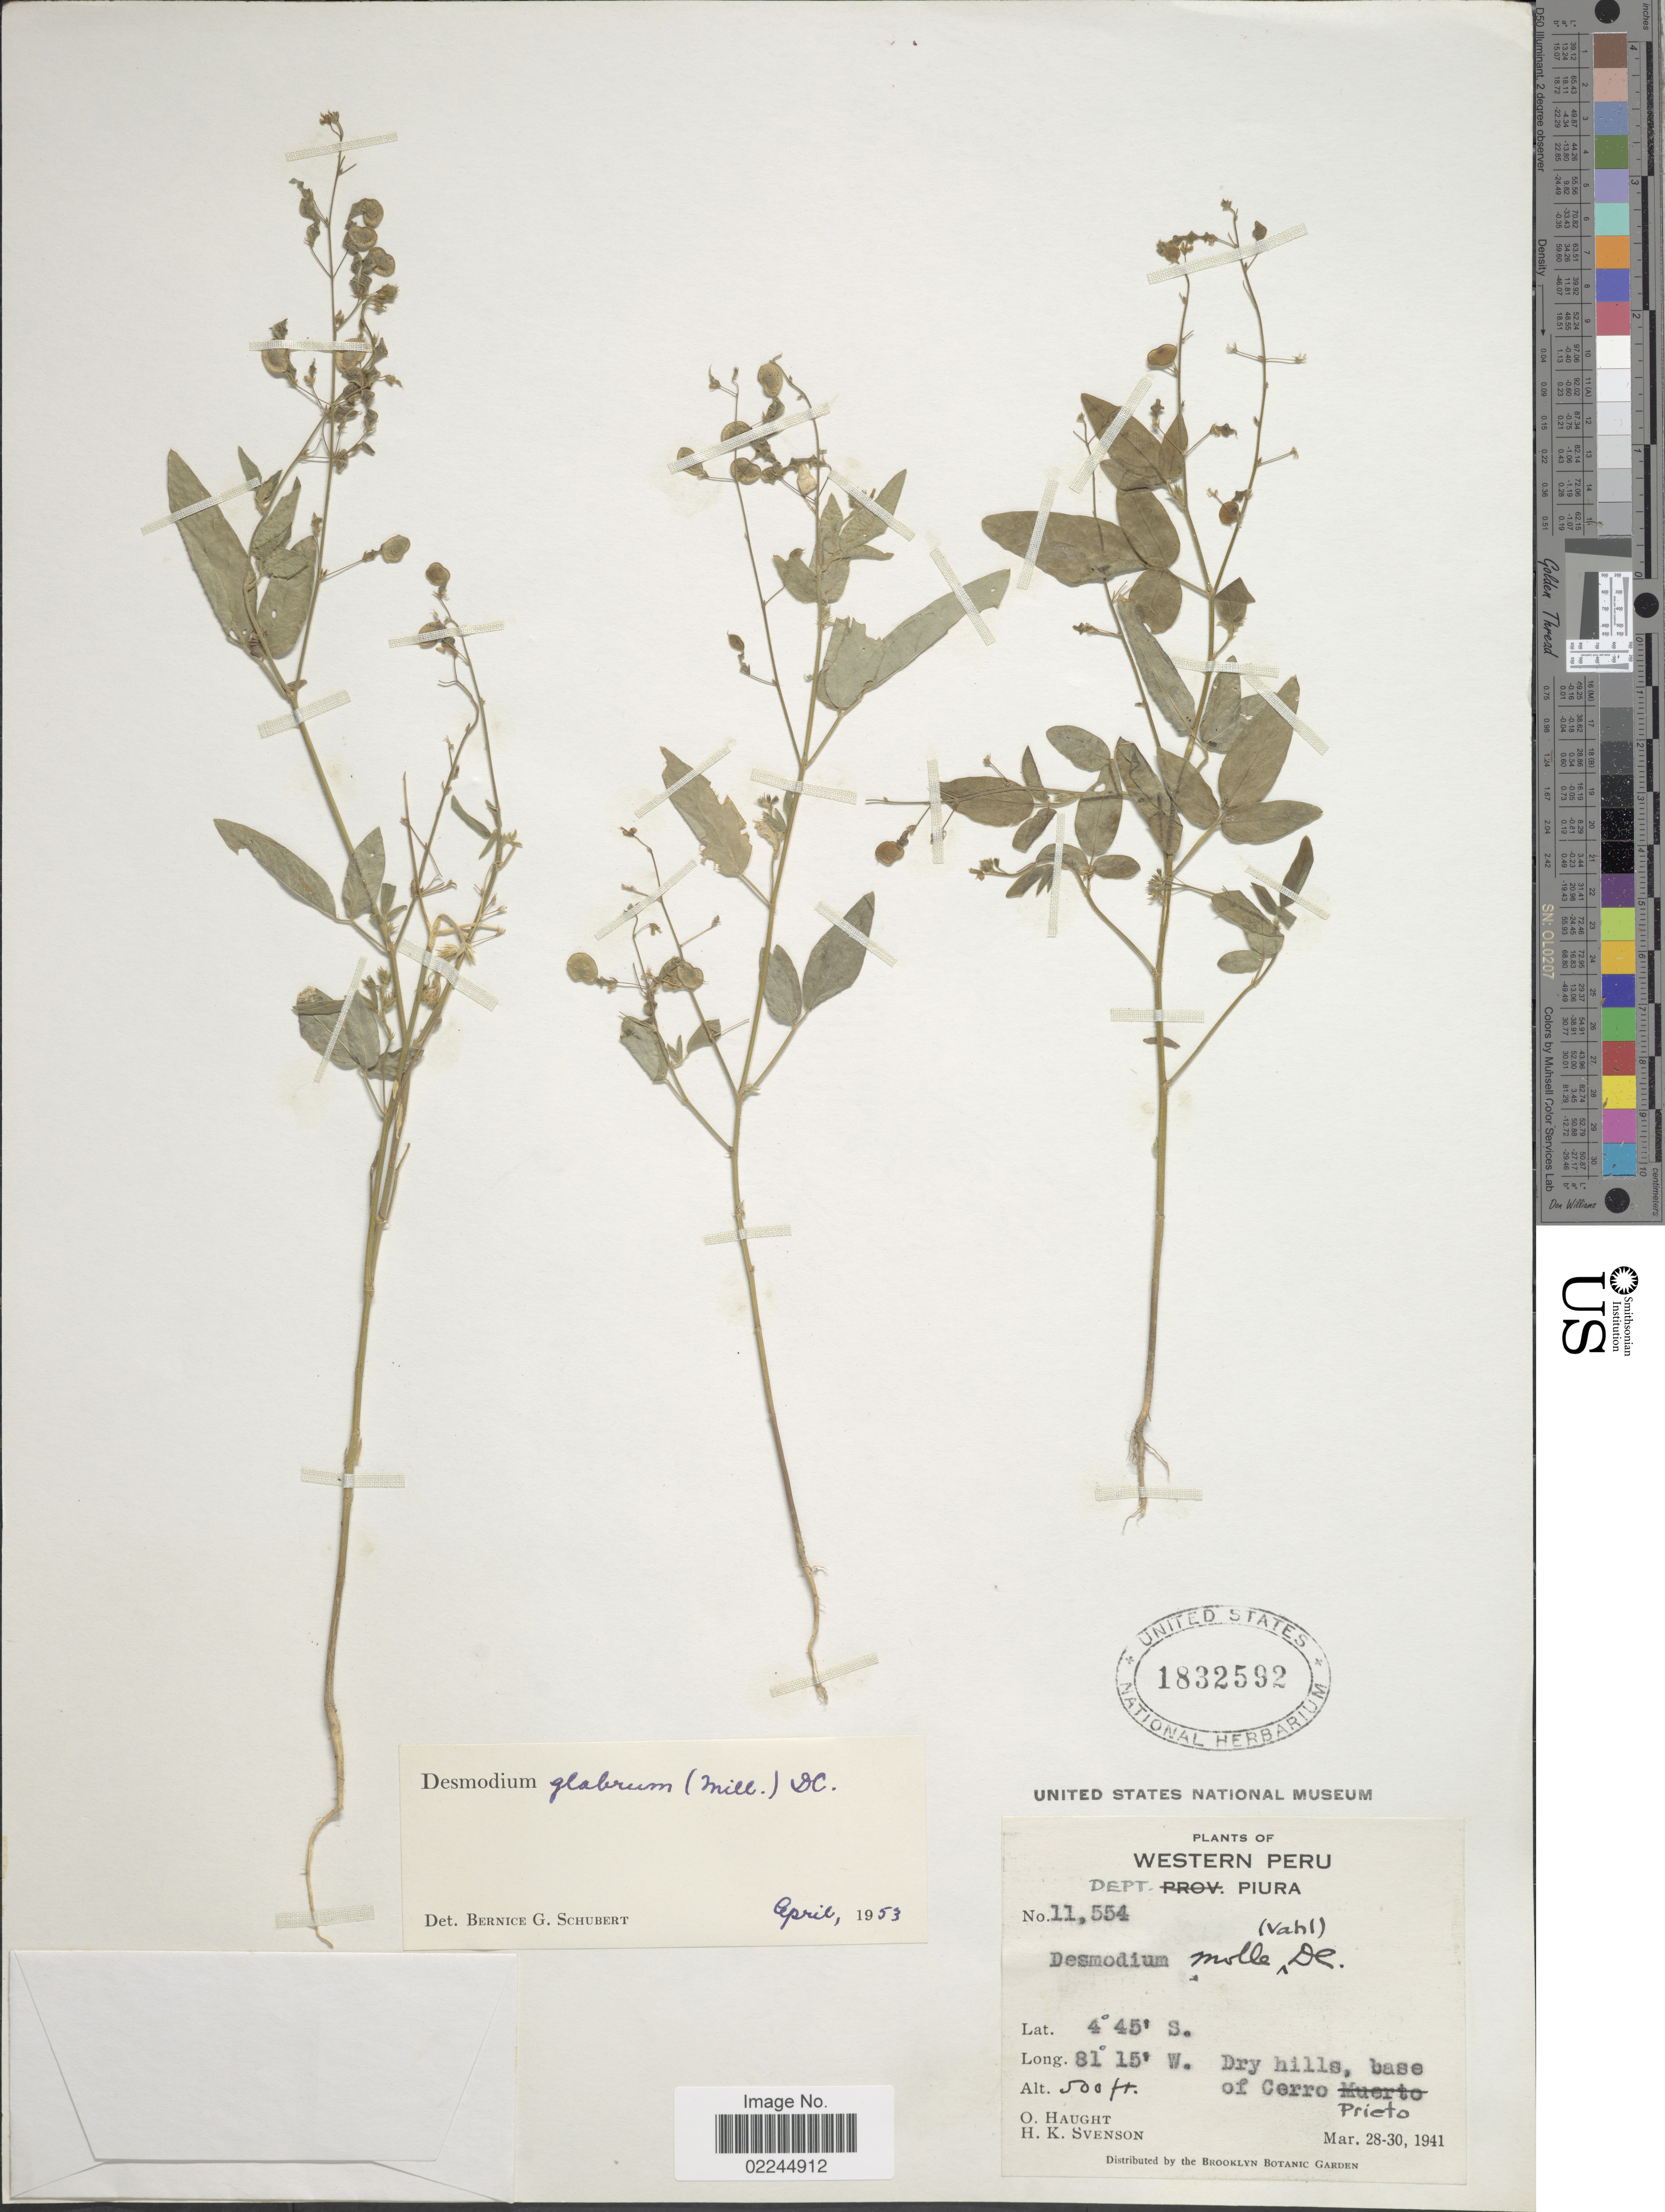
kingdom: Plantae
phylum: Tracheophyta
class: Magnoliopsida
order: Fabales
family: Fabaceae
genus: Desmodium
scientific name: Desmodium glabrum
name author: (Mill.) DC.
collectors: O. Haught & H. K. Svenson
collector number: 11554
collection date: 1941-03-28/1941-03-30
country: Peru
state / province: Piura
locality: Base of Cerro Prieto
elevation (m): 152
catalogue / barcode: US 1832592